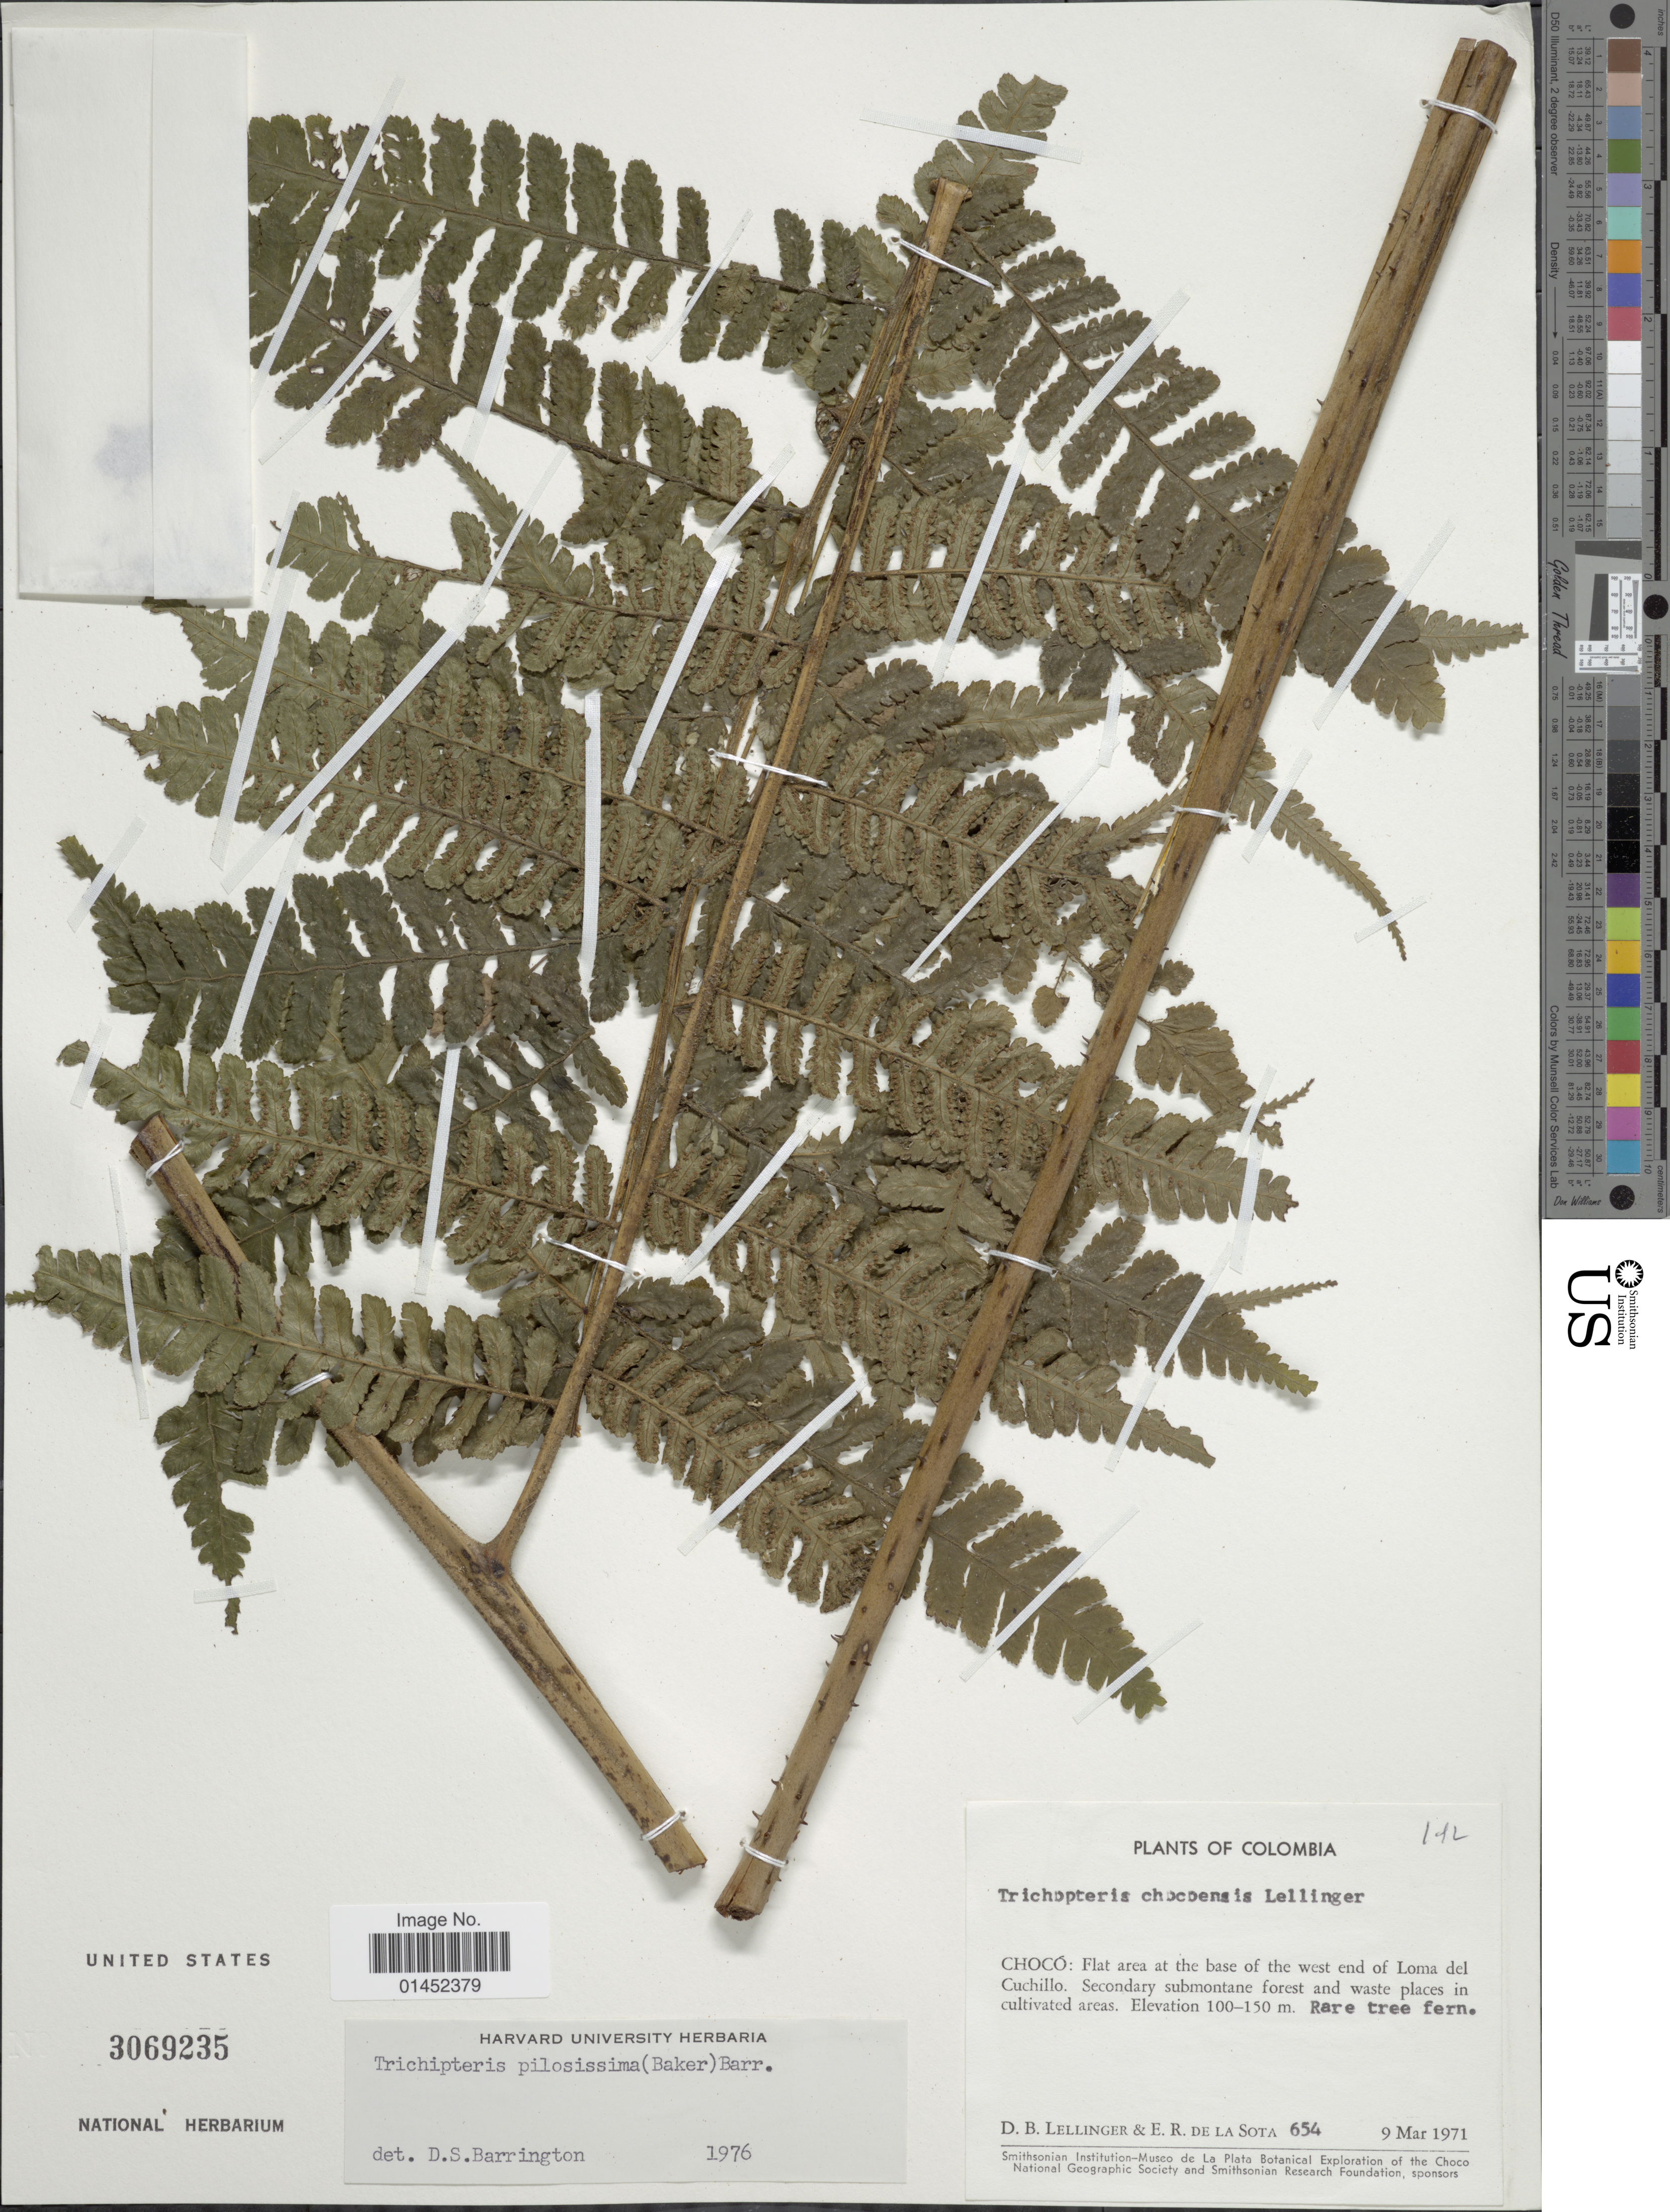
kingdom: Plantae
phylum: Tracheophyta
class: Polypodiopsida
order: Cyatheales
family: Cyatheaceae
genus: Cyathea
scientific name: Cyathea pilosissima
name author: (Baker) Domin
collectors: D. B. Lellinger & E. R. de la Sota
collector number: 654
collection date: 1971-03-09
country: Colombia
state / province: Chocó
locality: Flat area at the base of the west end of Loma del Cuchillo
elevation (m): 100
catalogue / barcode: US 3069235